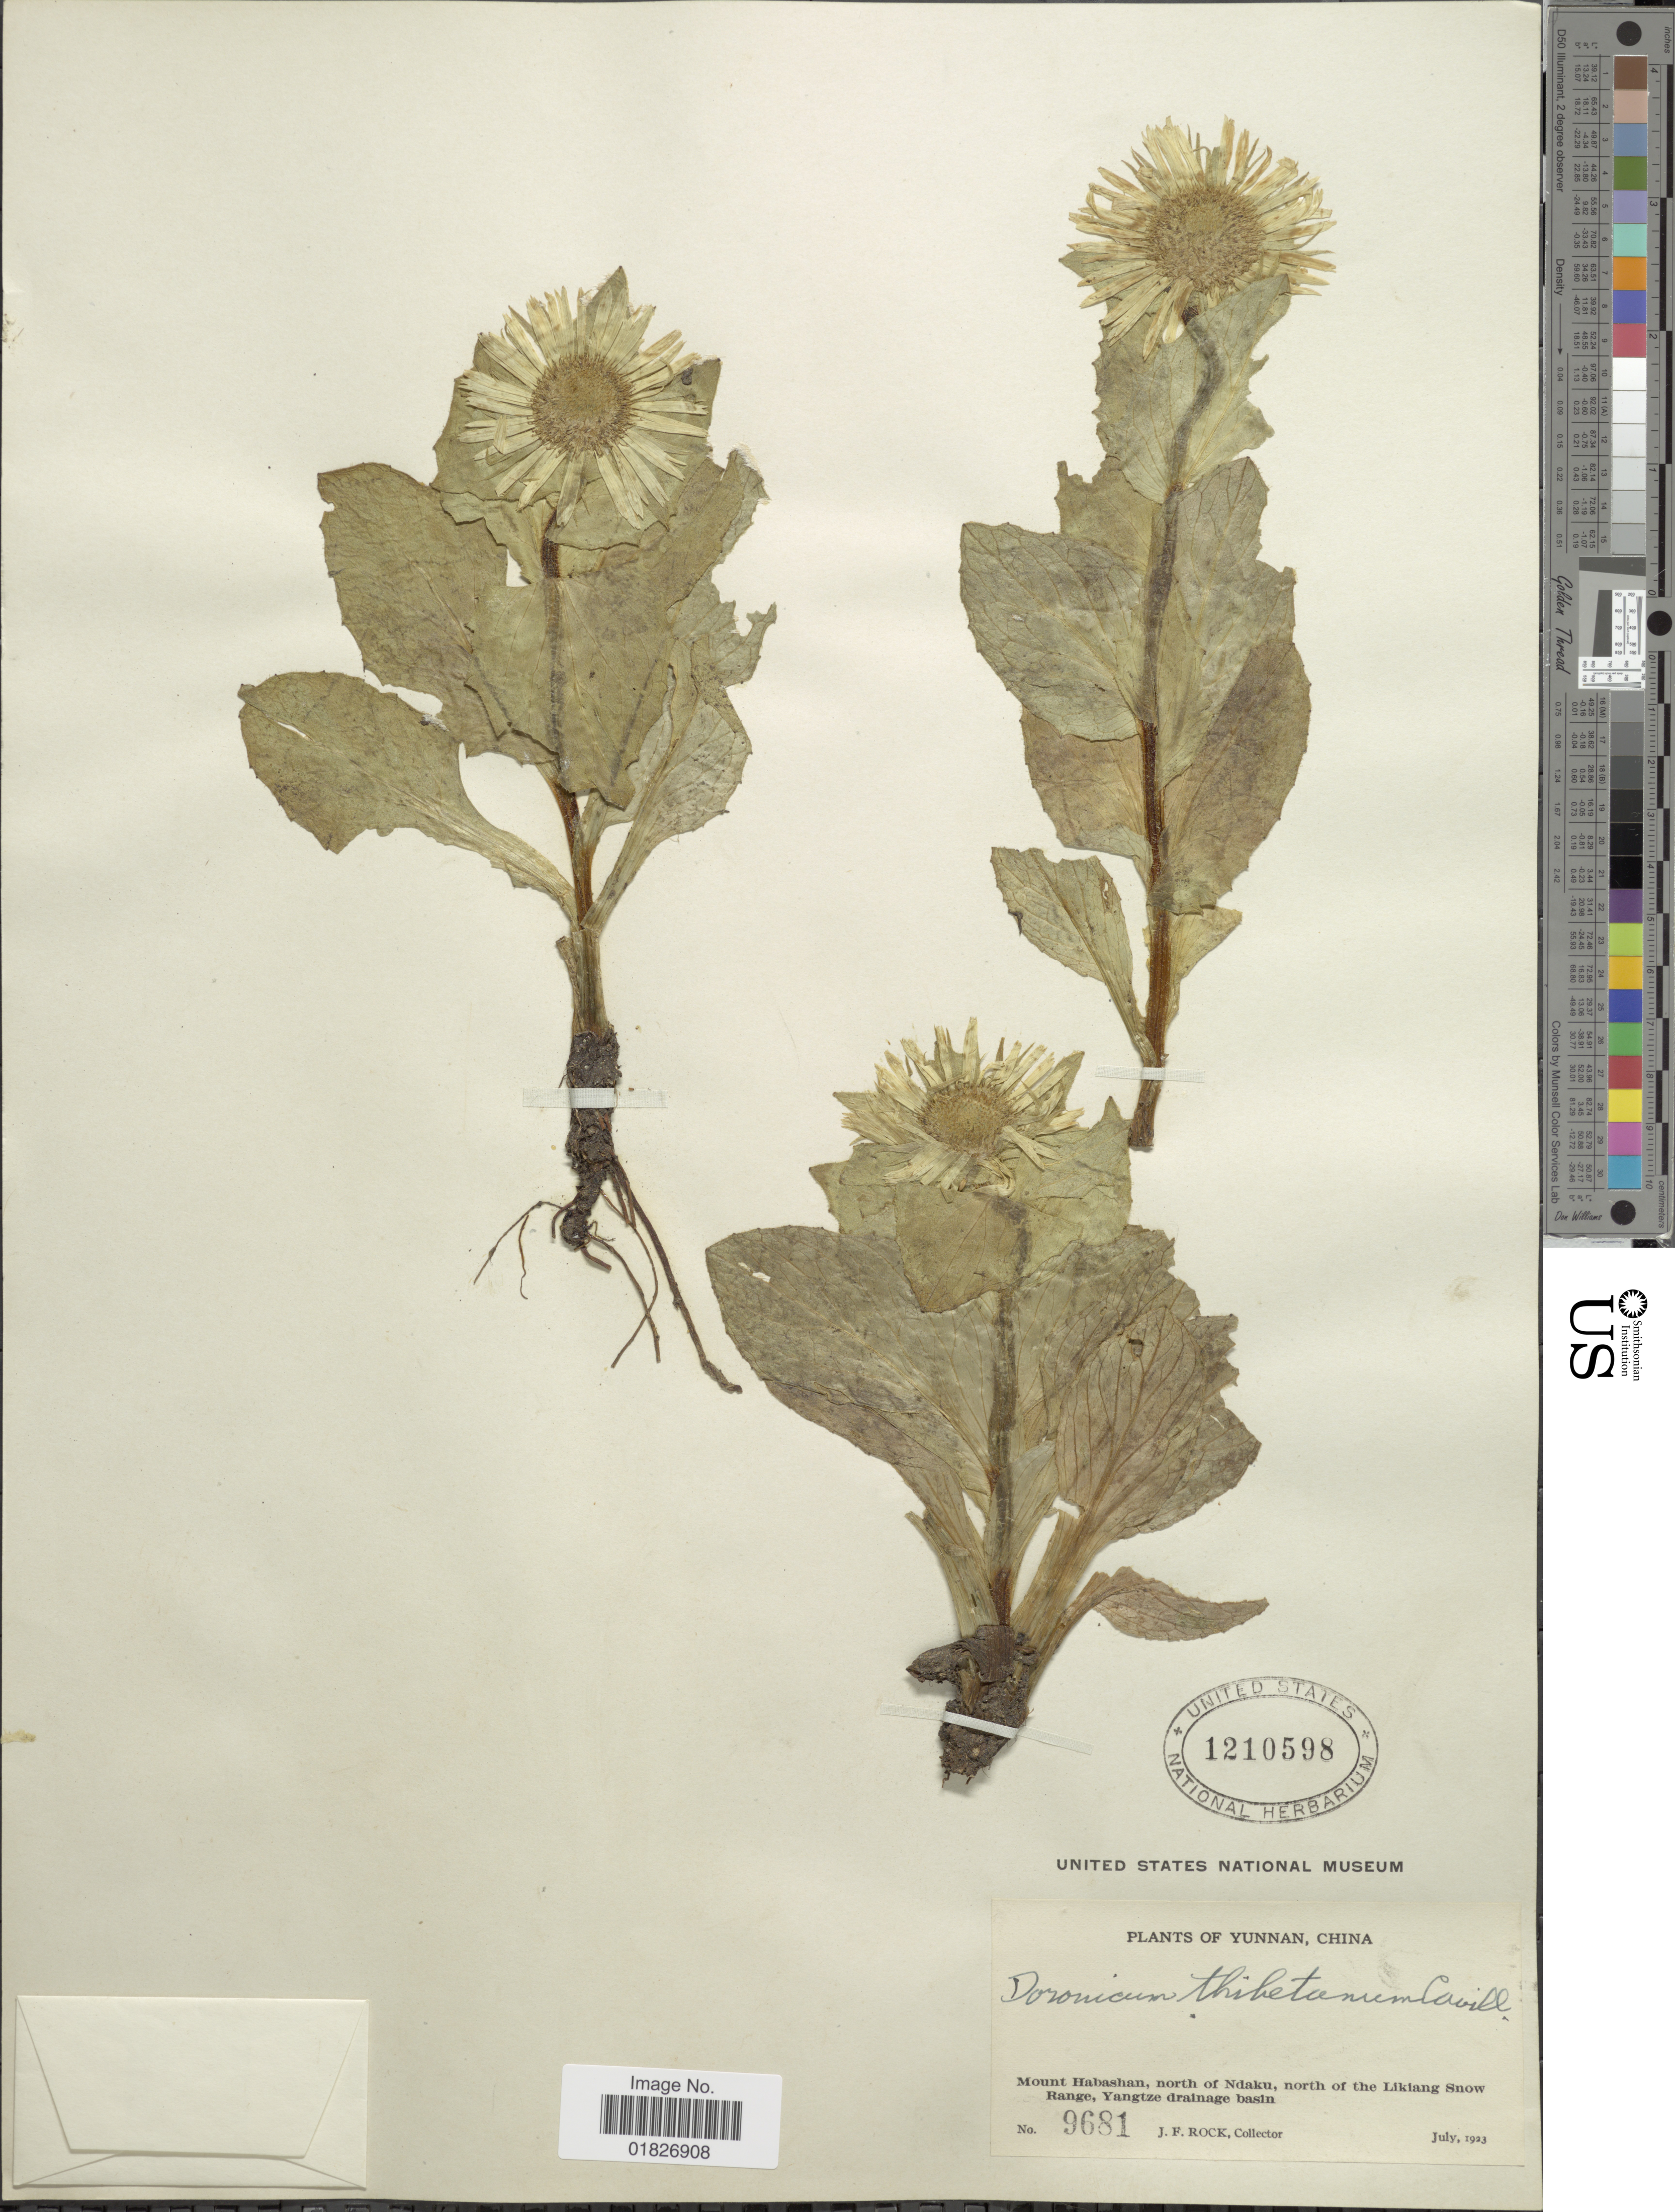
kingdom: Plantae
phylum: Tracheophyta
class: Magnoliopsida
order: Asterales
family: Asteraceae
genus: Doronicum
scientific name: Doronicum thibetanum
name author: Cavill.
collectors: J. Rock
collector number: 9681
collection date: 1923-07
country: China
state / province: Yunnan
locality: Mount Habashan, north of Ndaku, north of the Likiang Snow Range, Yangtze drainage basin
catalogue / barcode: US 1210598